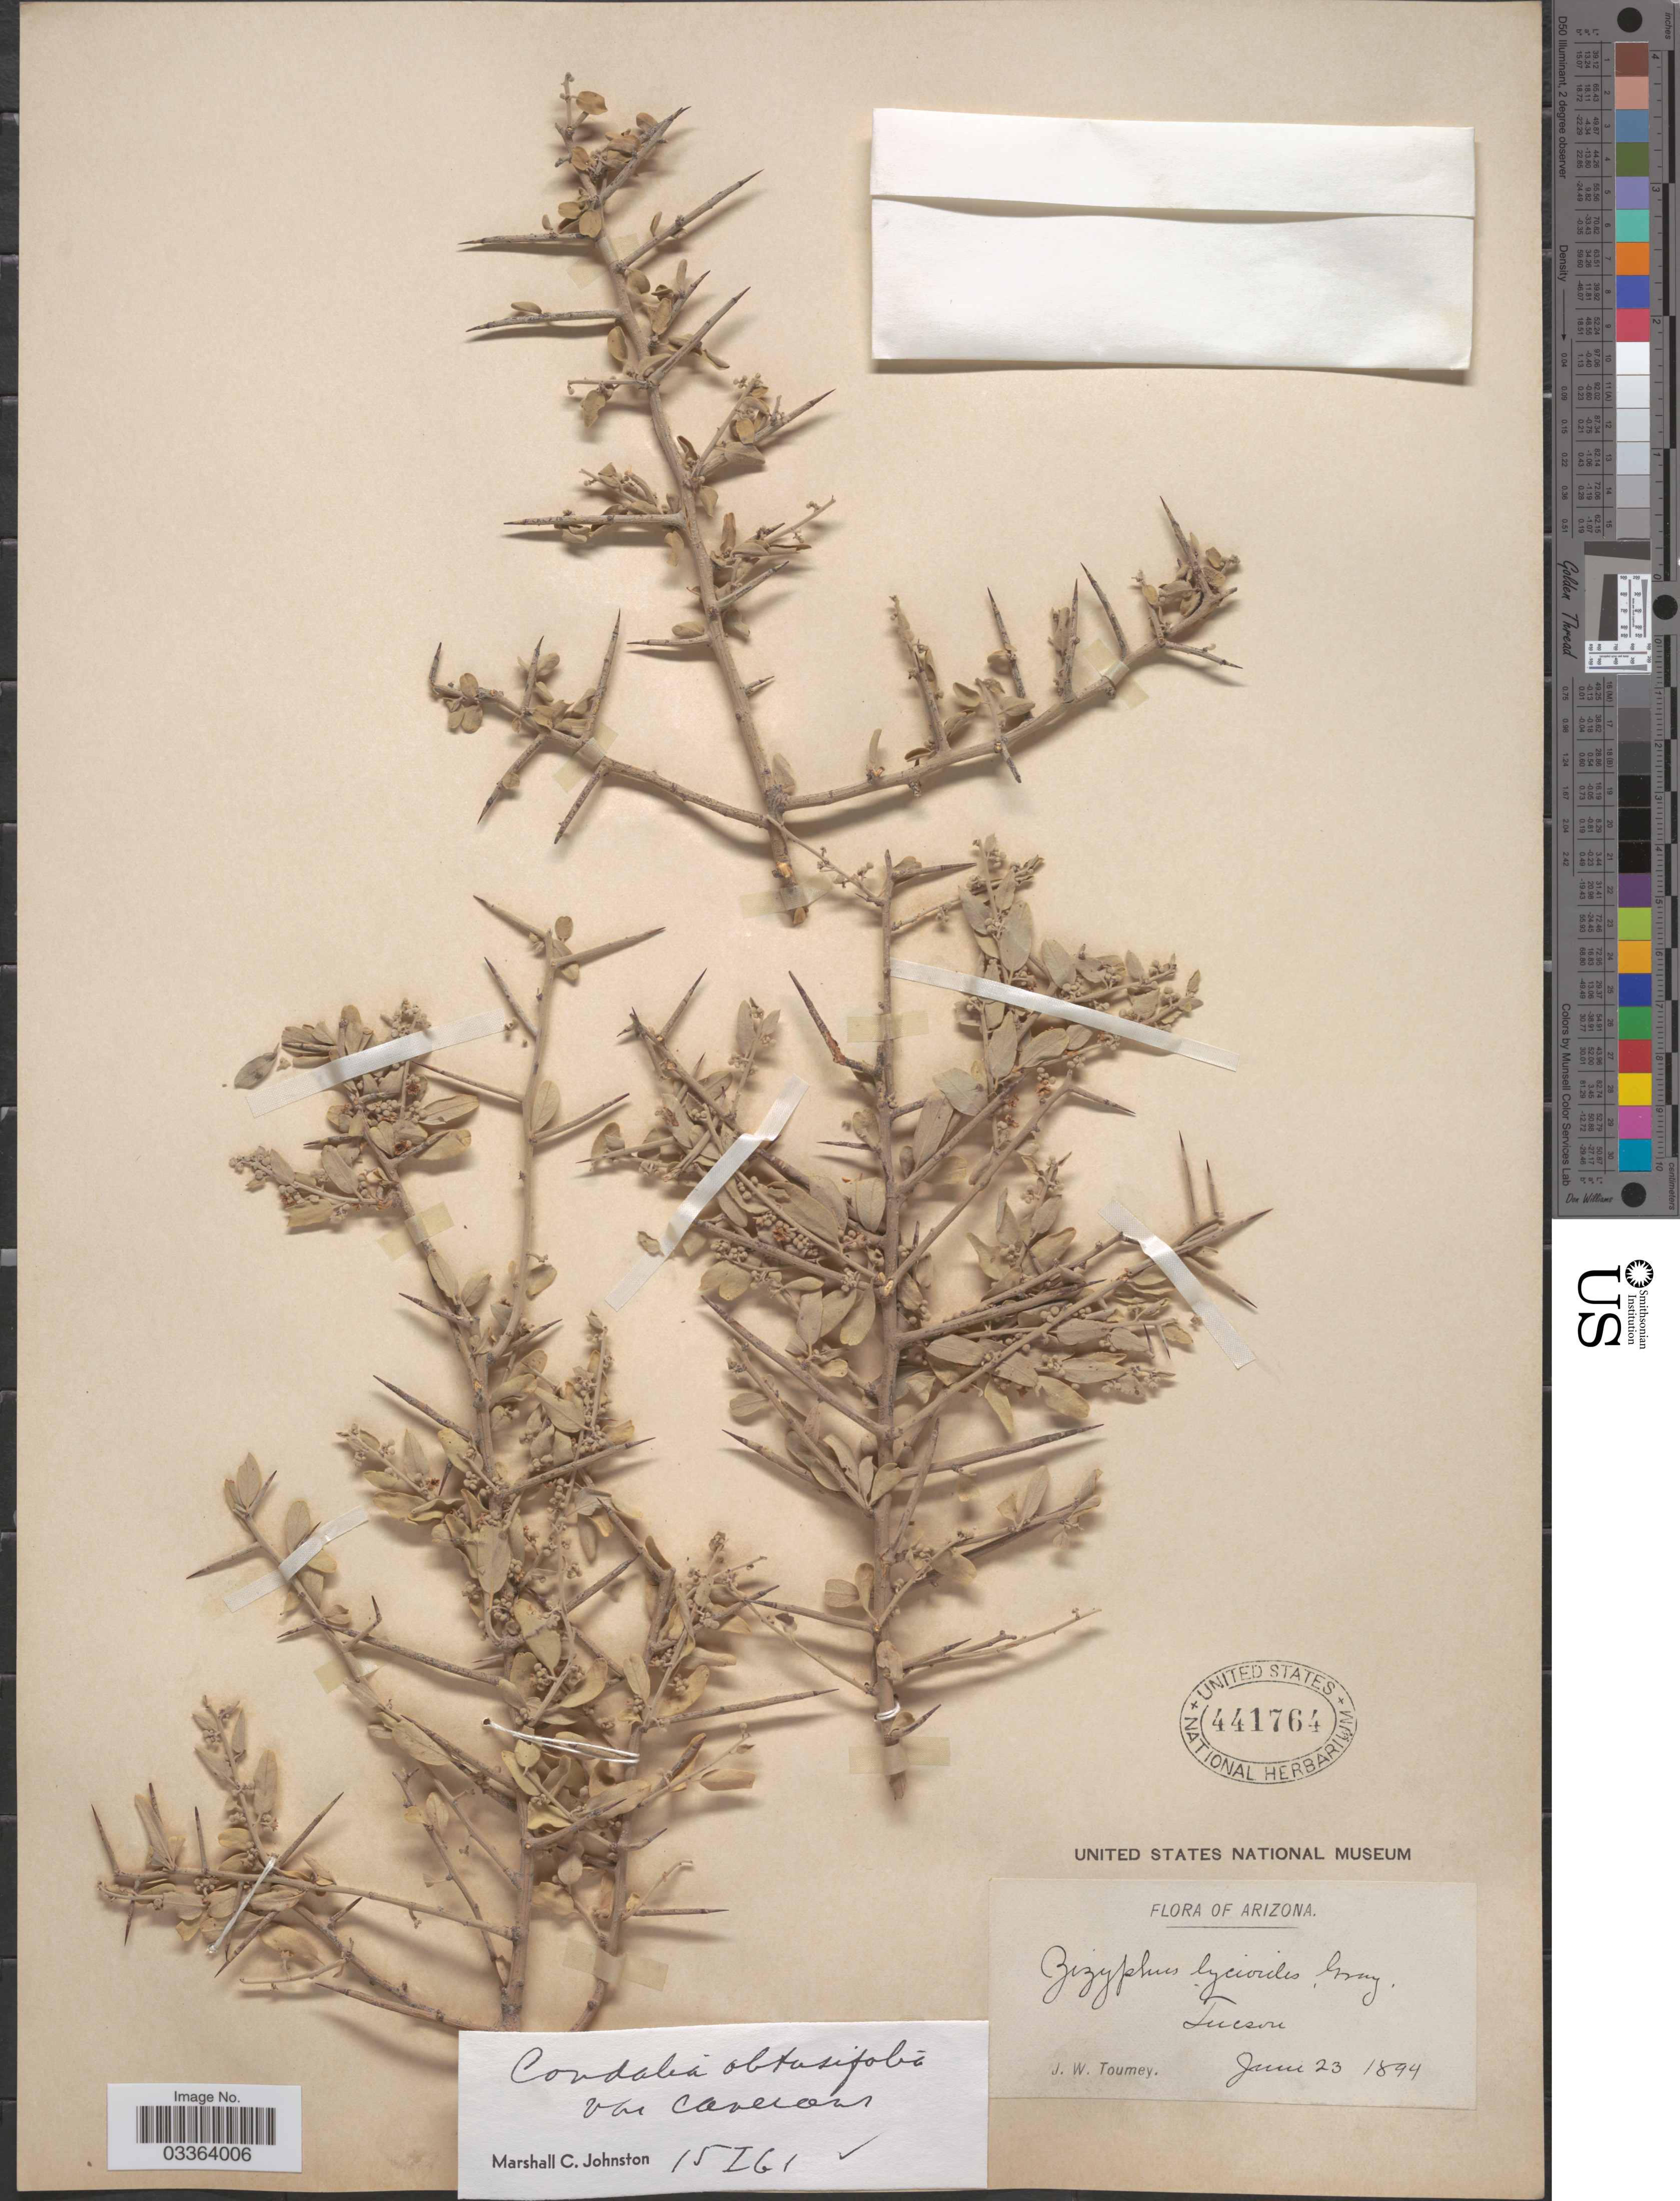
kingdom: Plantae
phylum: Tracheophyta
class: Magnoliopsida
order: Rosales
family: Rhamnaceae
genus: Sarcomphalus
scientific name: Sarcomphalus obtusifolius var. canescens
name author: (A. Gray) Hauenschild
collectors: J. W. Toumey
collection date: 1894-06-23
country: United States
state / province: Arizona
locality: Tucson.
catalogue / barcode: US 441764